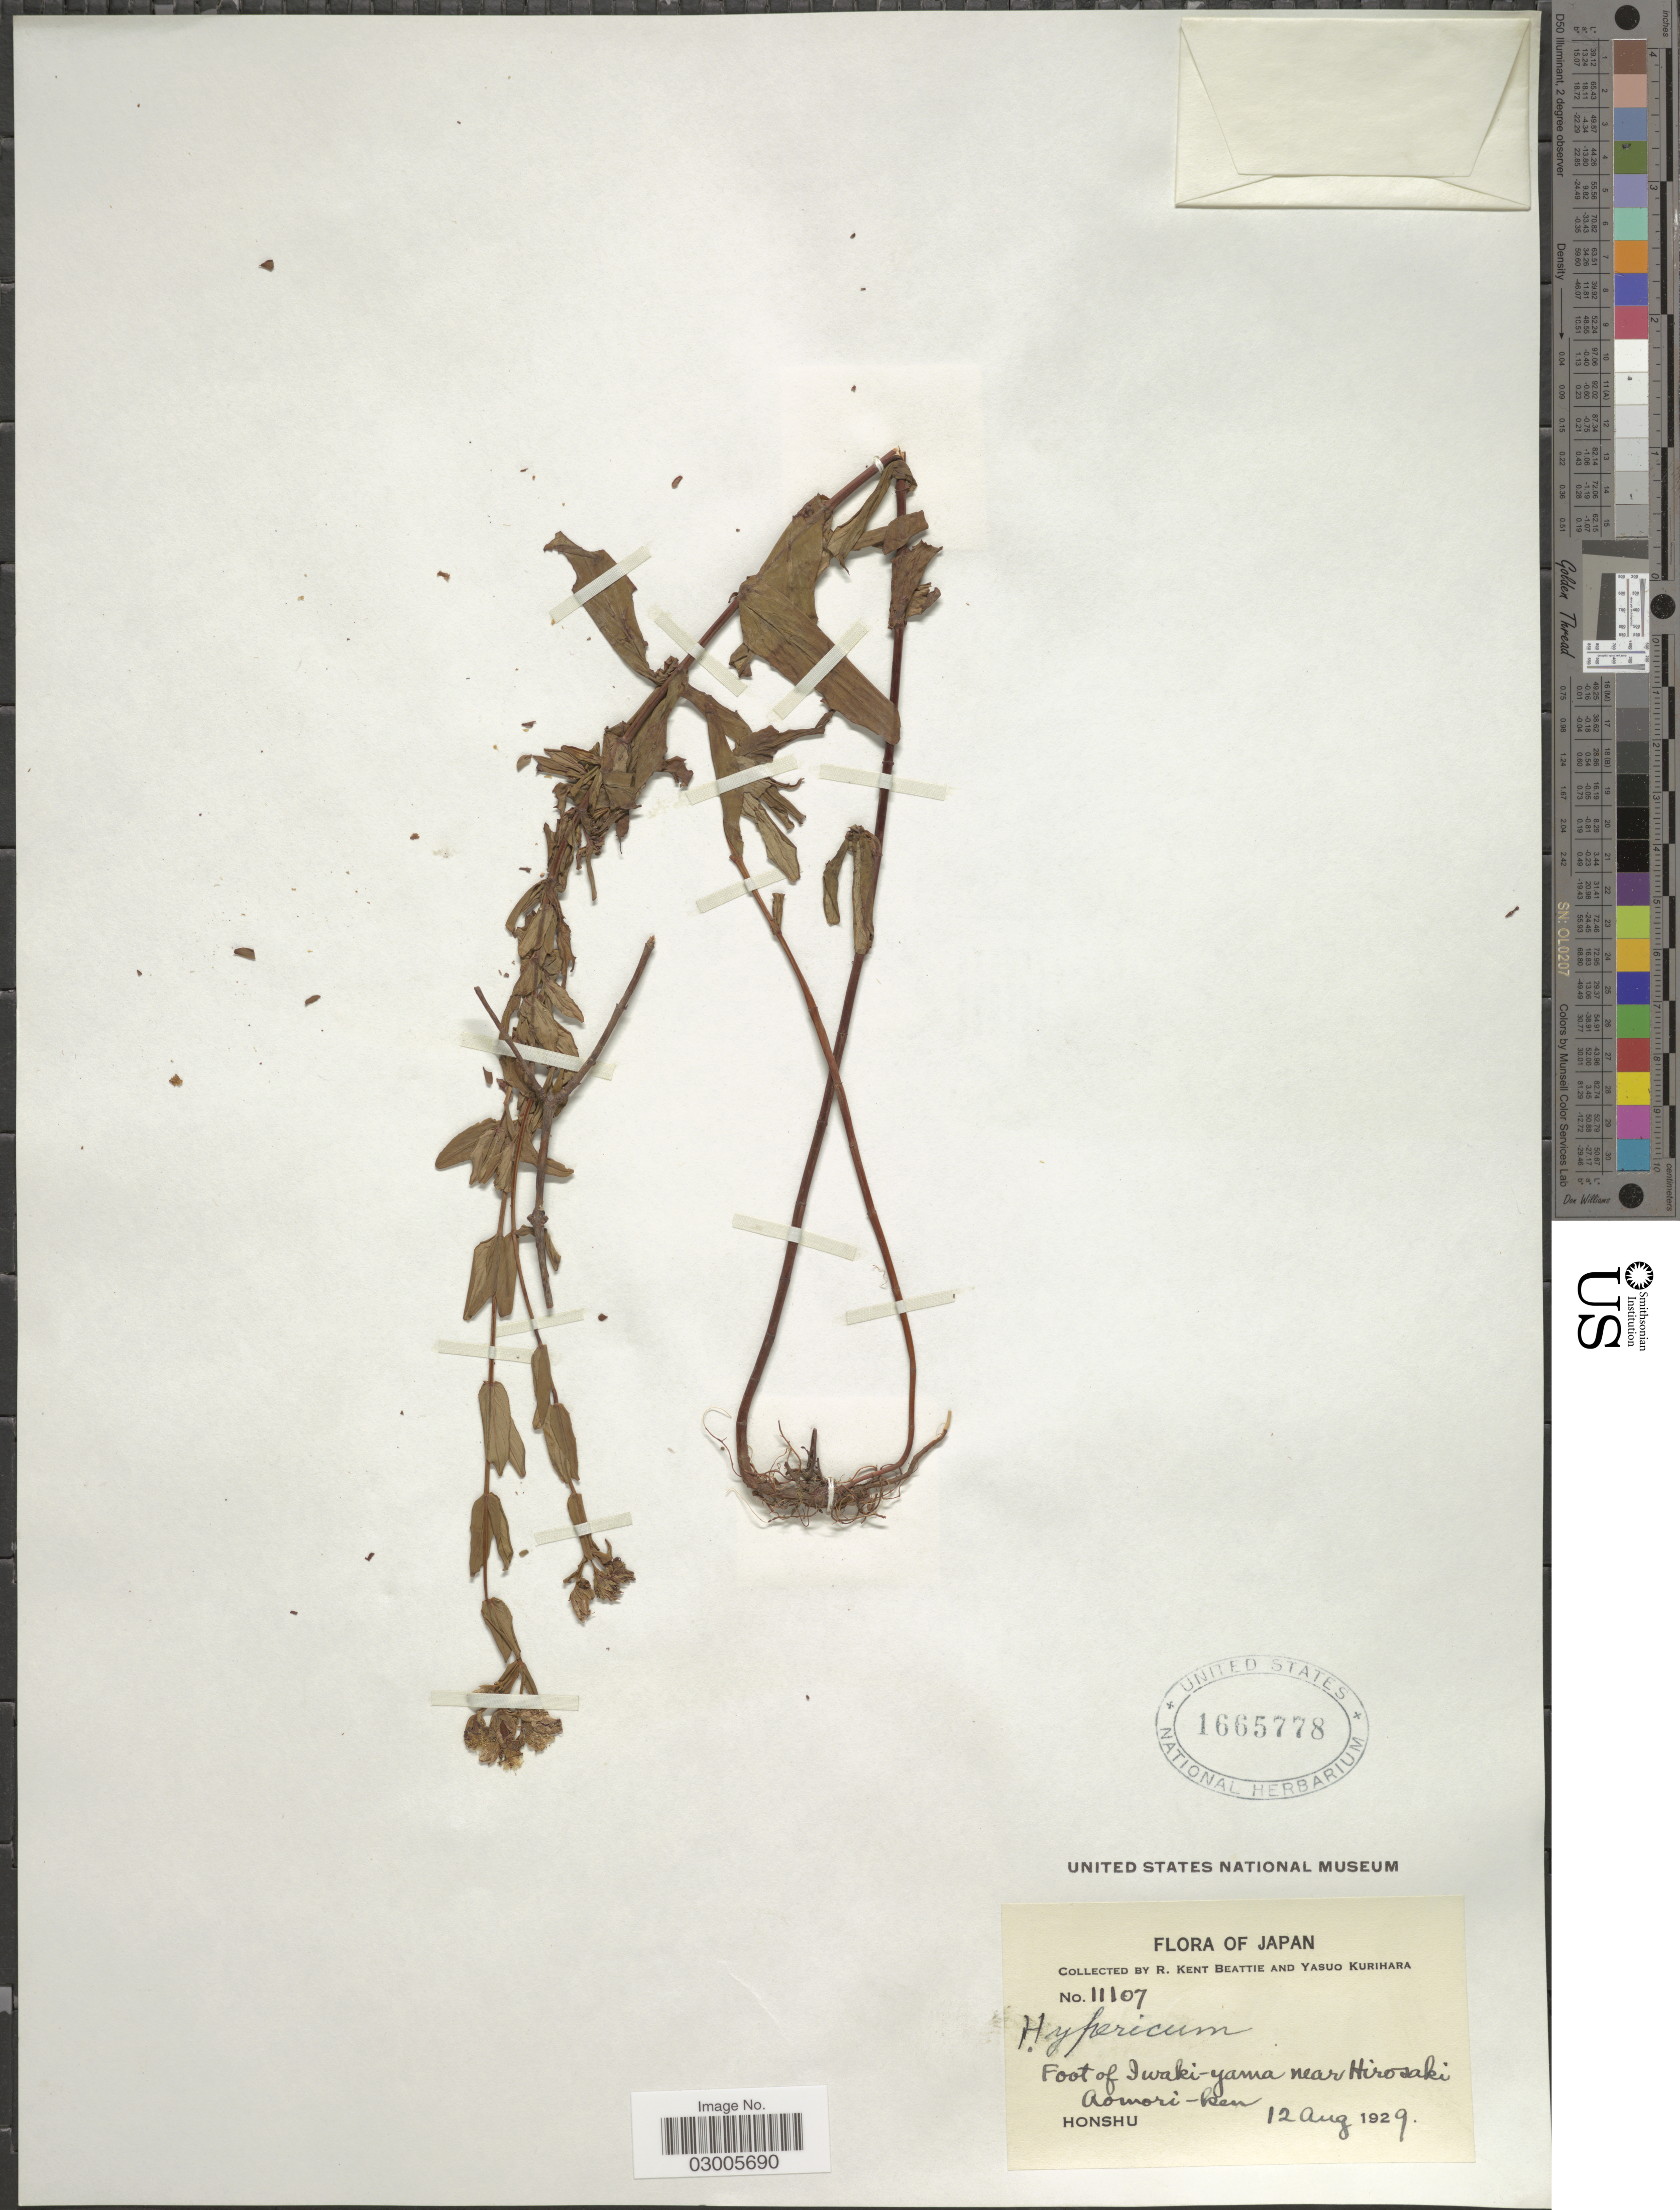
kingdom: Plantae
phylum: Tracheophyta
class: Magnoliopsida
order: Malpighiales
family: Hypericaceae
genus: Hypericum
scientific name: Hypericum sp.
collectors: R. K. Beattie & Y. Kurihara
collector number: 11107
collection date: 1929-08-12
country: Japan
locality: Foot of Iwaki-yama near Hirosaki, Aomori-ken. Honshu.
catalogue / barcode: US 1665778